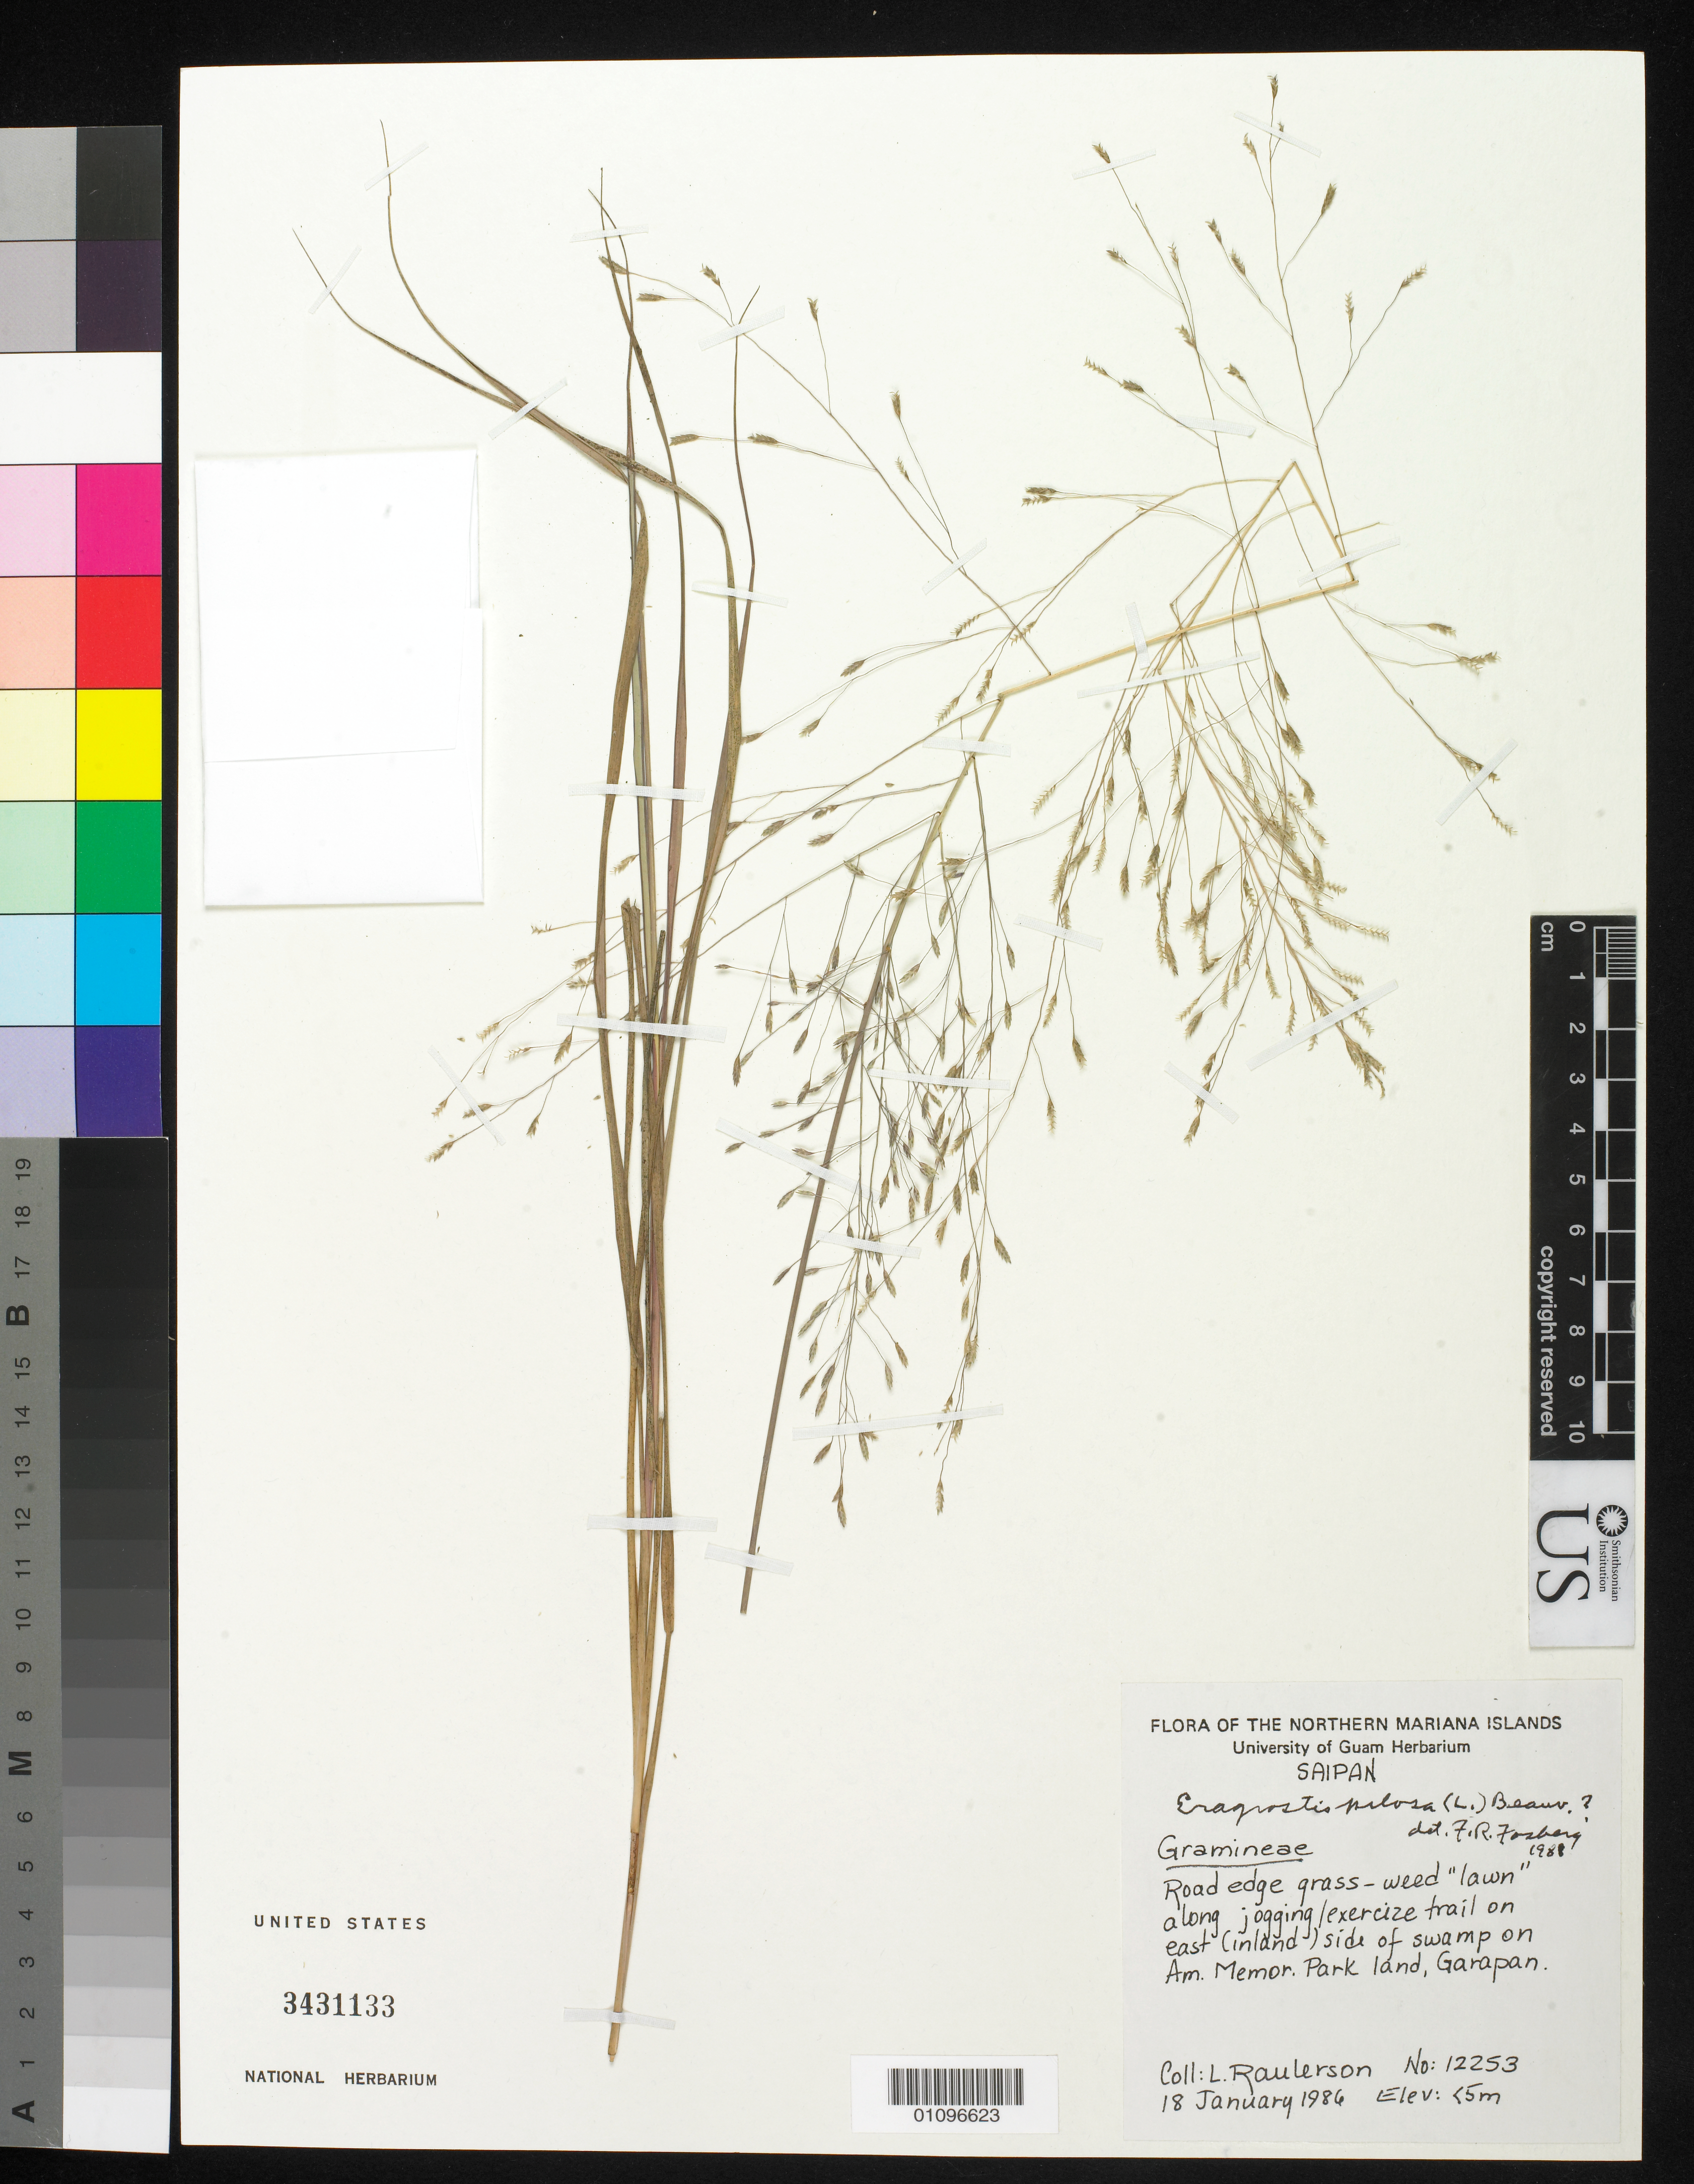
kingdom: Plantae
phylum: Tracheophyta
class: Liliopsida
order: Poales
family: Poaceae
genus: Eragrostis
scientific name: Eragrostis pilosa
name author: (L.) P. Beauv.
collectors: L. Raulerson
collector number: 9674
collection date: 1986-01-18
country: Northern Mariana Islands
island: Saipan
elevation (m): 5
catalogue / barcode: US 3447509